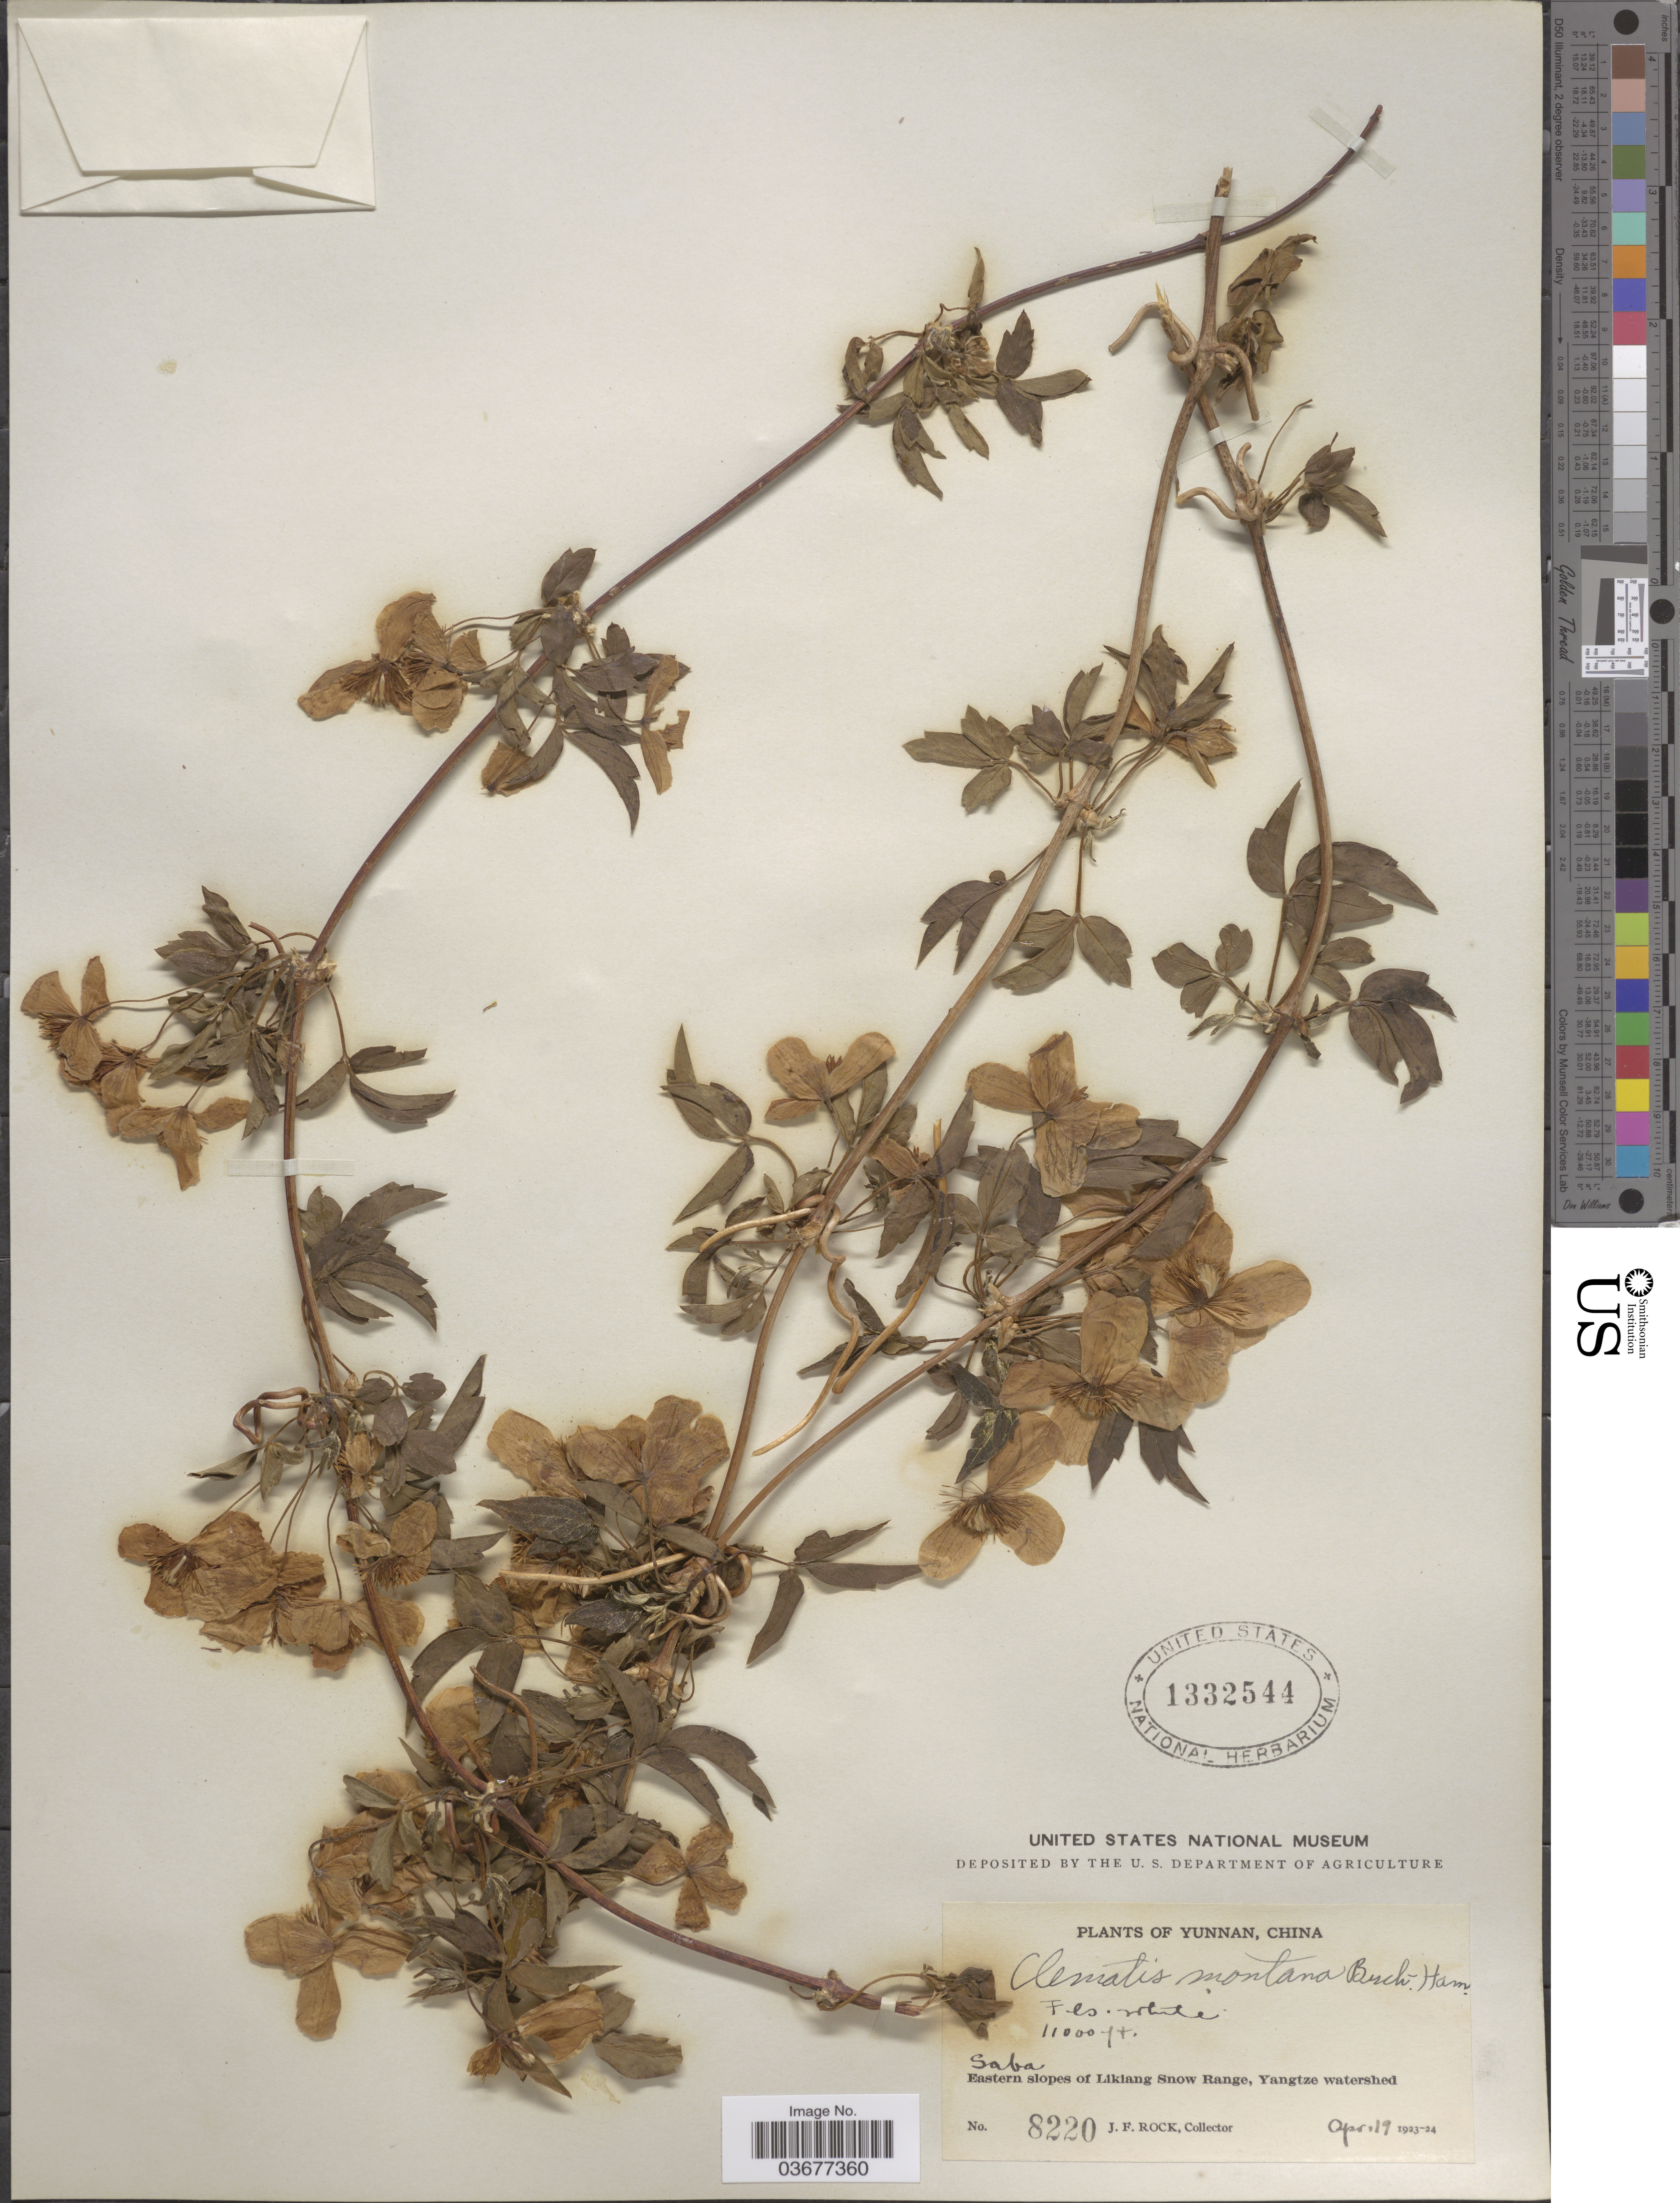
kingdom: Plantae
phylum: Tracheophyta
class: Magnoliopsida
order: Ranunculales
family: Ranunculaceae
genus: Clematis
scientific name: Clematis montana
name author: Buch.-Ham. ex DC.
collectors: J. Rock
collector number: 8220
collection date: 1923-04-19/1924-04-19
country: China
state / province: Yunnan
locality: Saba. Eastern slopes of Likiang Snow Range, Yangtze watershed.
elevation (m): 3353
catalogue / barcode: US 1332544